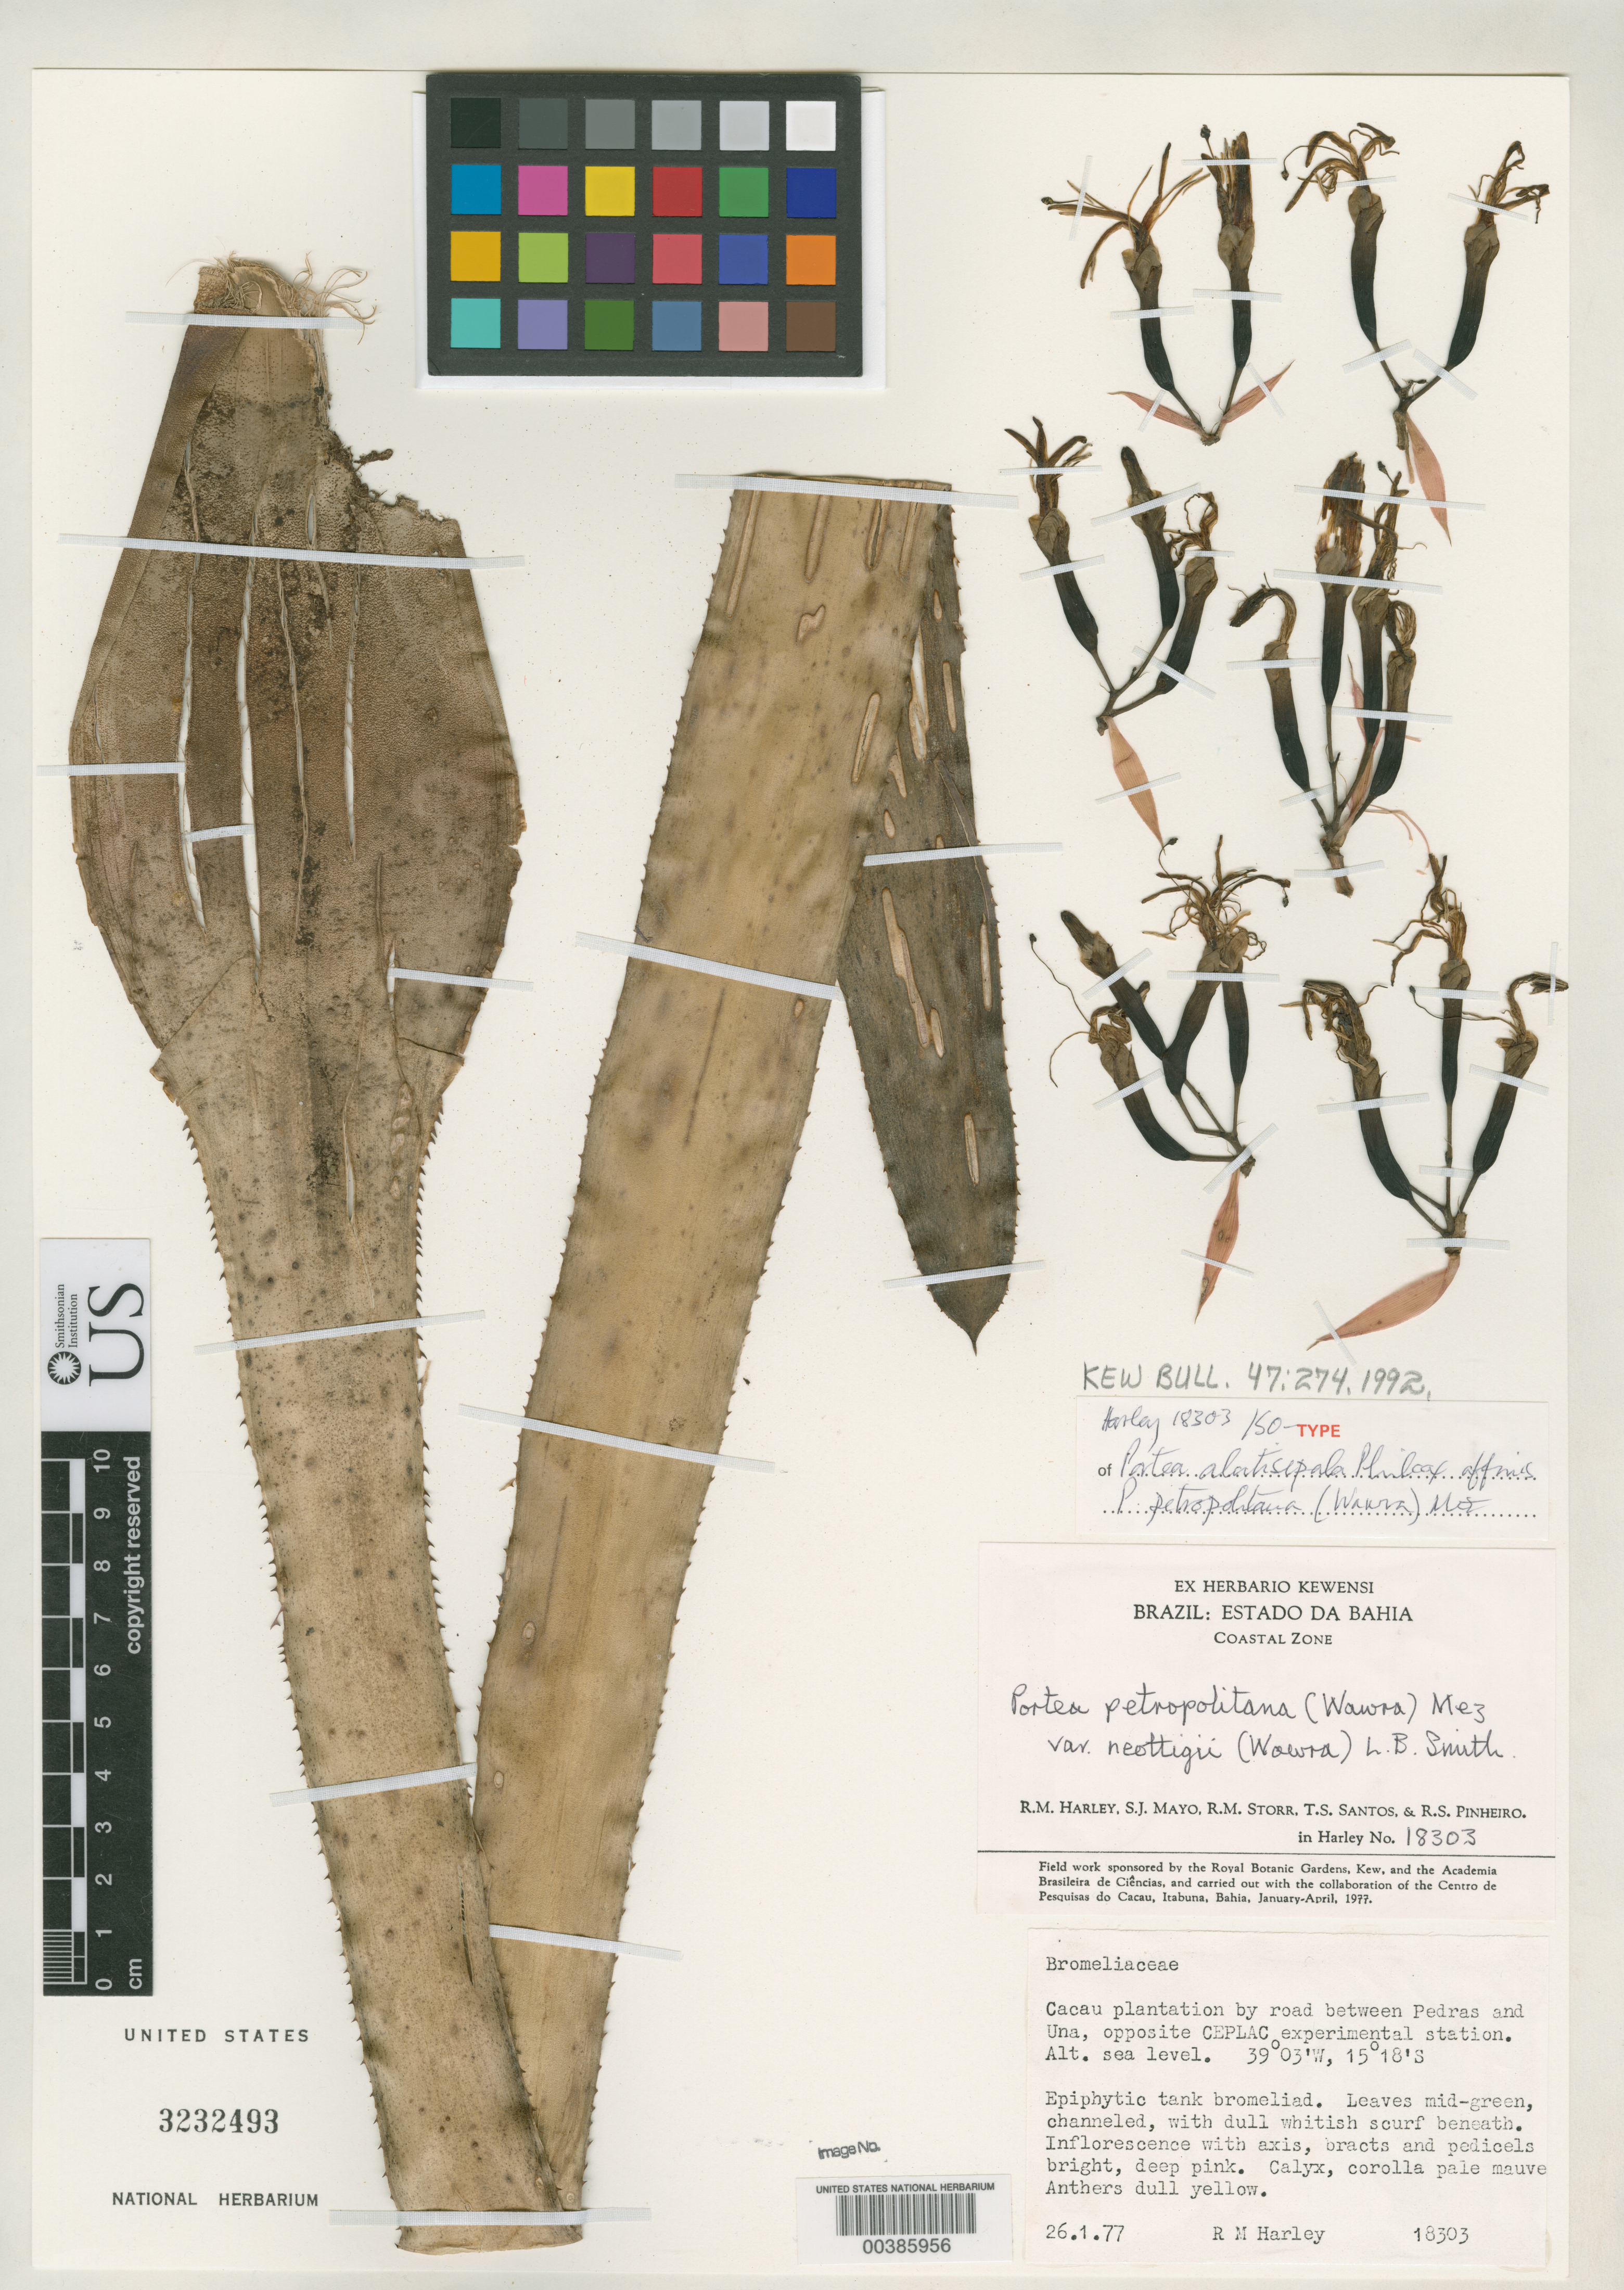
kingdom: Plantae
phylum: Tracheophyta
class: Liliopsida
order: Poales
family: Bromeliaceae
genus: Portea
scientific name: Portea alatisepala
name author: Philcox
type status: Isotype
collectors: R. M. Harley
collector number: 18303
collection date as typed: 26 Jan 1977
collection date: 1977-01-26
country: Brazil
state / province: Bahia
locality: Coastal zone, cacau plantation by road between Pedras & Una, opposite CEPLAC Experimental Station.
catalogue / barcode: US 3232493